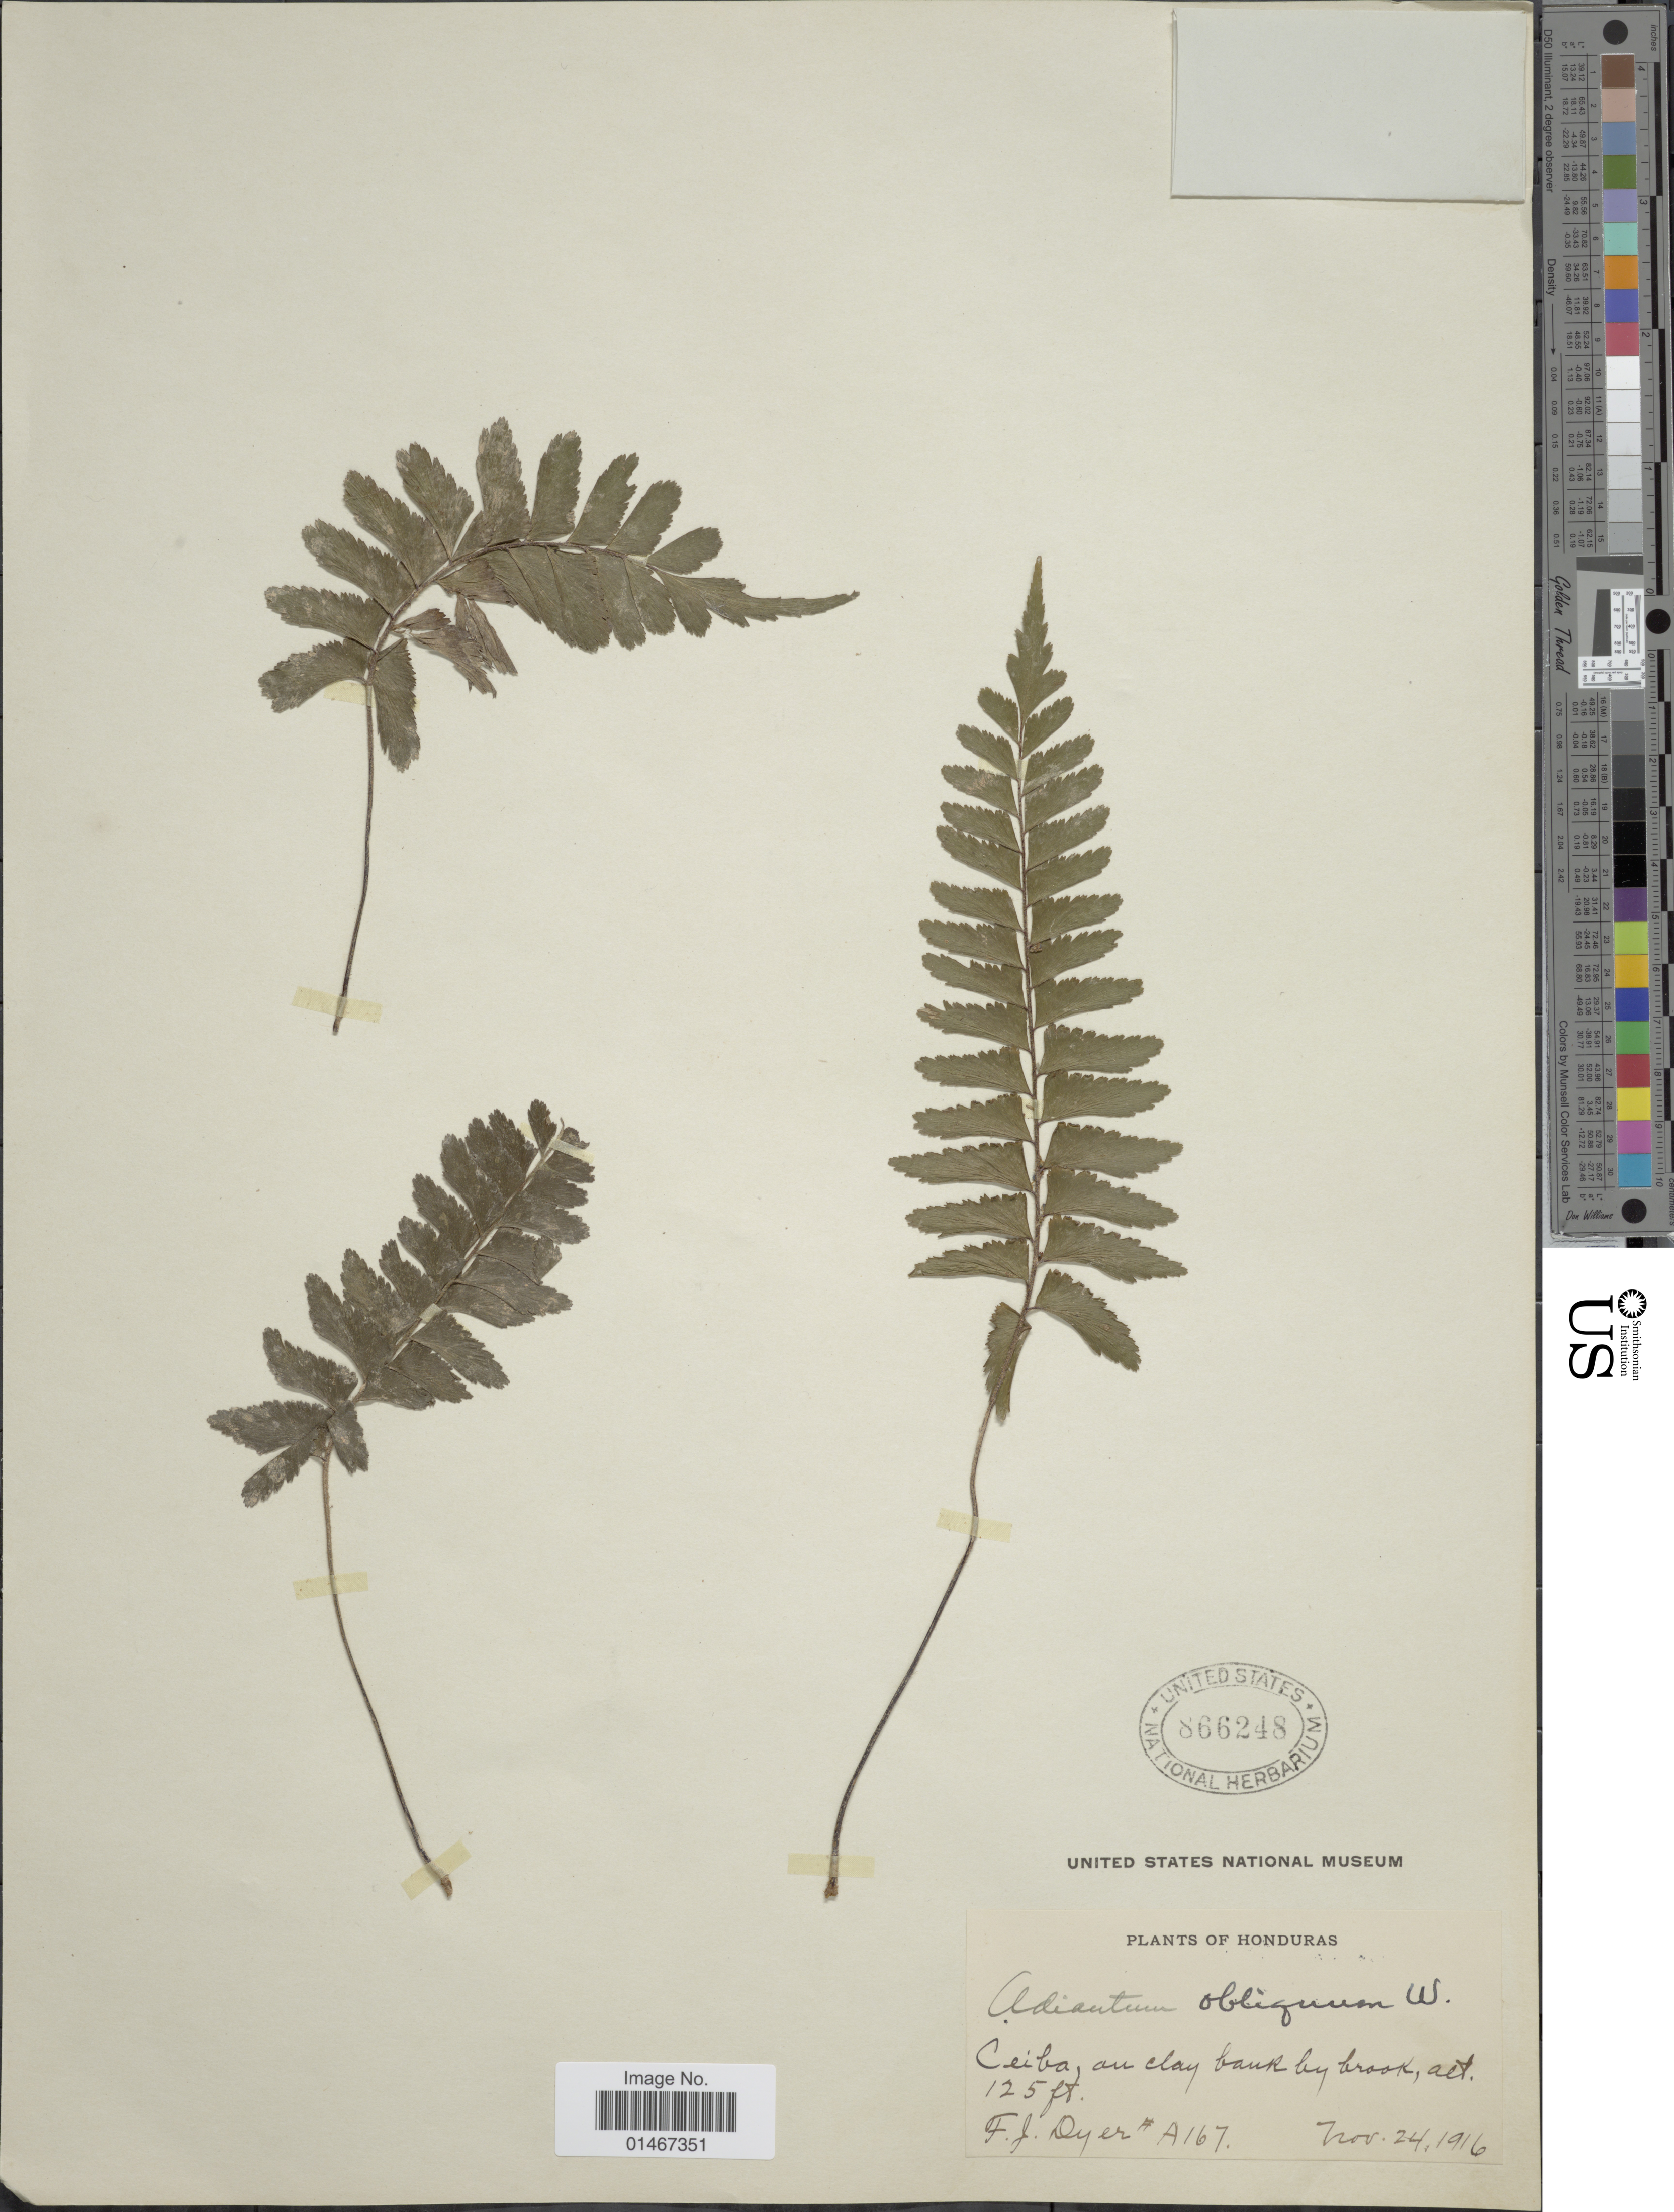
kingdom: Plantae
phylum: Tracheophyta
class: Polypodiopsida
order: Polypodiales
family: Pteridaceae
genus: Adiantum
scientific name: Adiantum obliquum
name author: Willd.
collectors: F. J. Dyer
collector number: A167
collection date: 1916-01-24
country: Puerto Rico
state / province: Ceiba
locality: On clay bank by brook.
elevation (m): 38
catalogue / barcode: US 866248